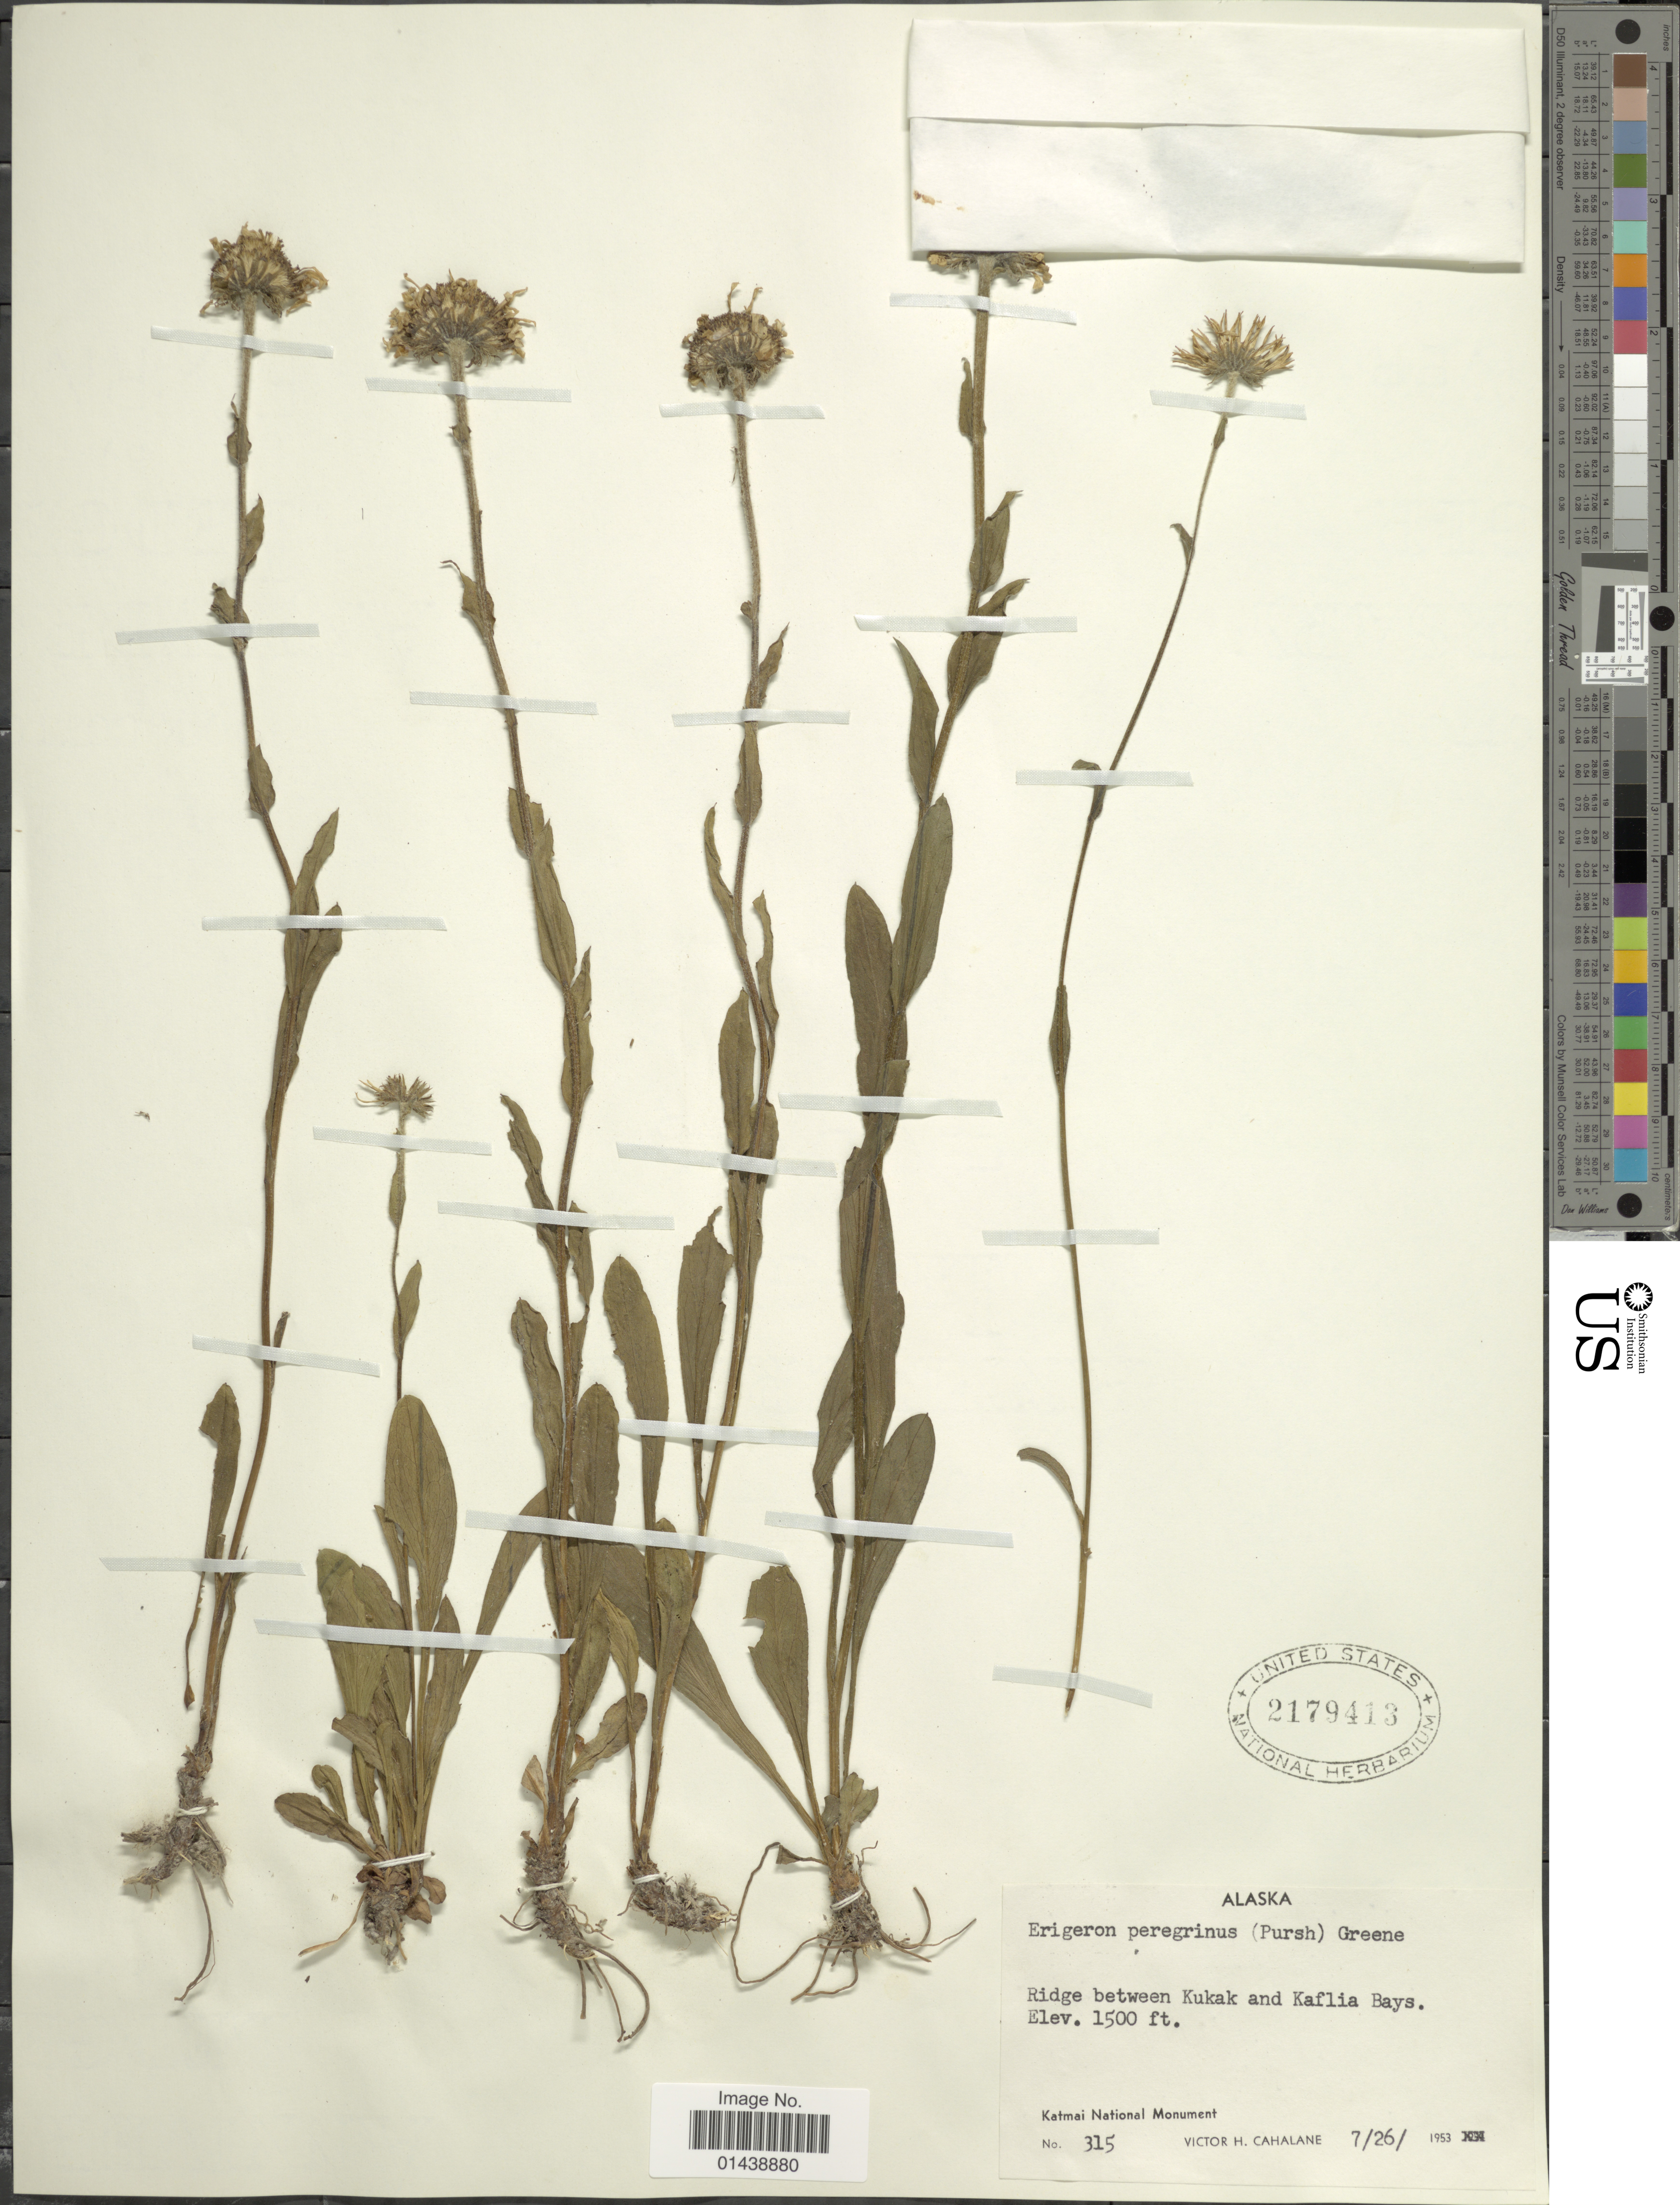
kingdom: Plantae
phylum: Tracheophyta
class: Magnoliopsida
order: Asterales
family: Asteraceae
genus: Erigeron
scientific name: Erigeron peregrinus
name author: (Banks ex Pursh) Greene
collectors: V. Cahalane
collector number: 315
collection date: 1953-07-26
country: United States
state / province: Alaska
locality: Ridge between Kukak and Kaflia Bays. Katmai National Monument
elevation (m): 457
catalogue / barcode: US 2179413